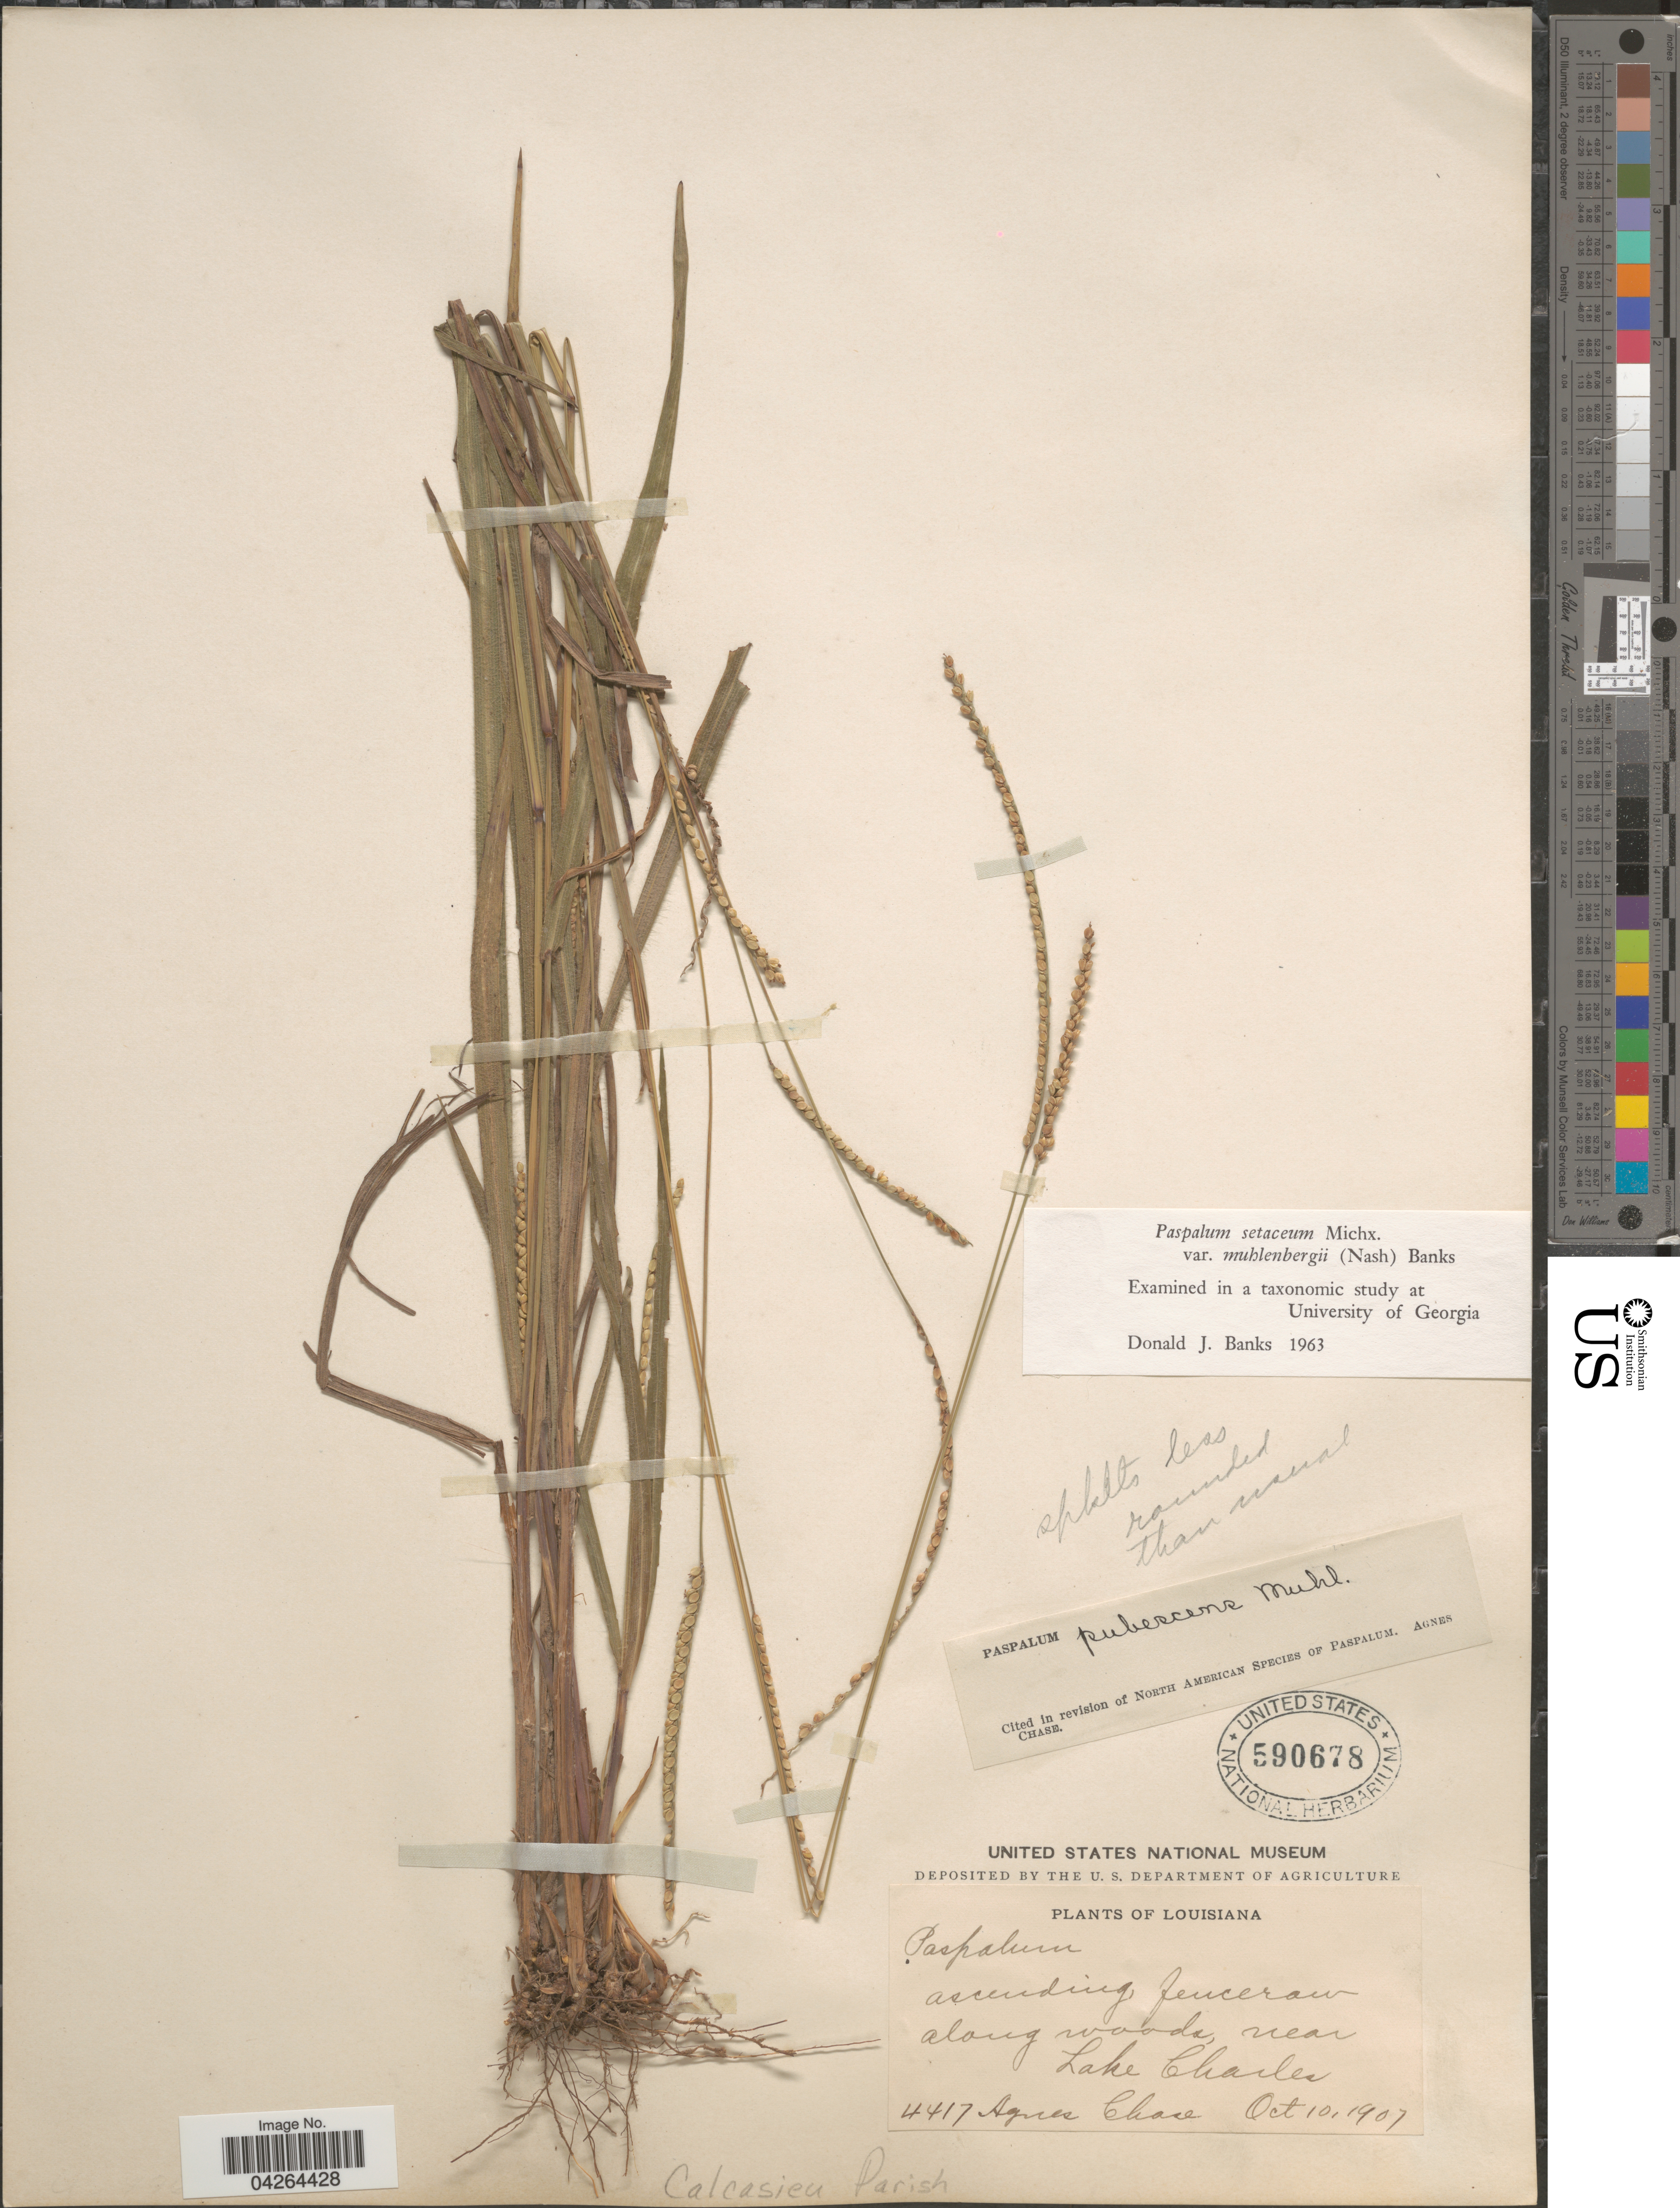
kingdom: Plantae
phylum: Tracheophyta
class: Liliopsida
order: Poales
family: Poaceae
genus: Paspalum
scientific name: Paspalum setaceum var. muhlenbergii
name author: (Nash) D.J. Banks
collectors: A. Chase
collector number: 4417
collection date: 1907-10-10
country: United States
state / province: Louisiana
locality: Along woods, near Lake Charles. Calcasieu Parish.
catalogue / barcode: US 590678